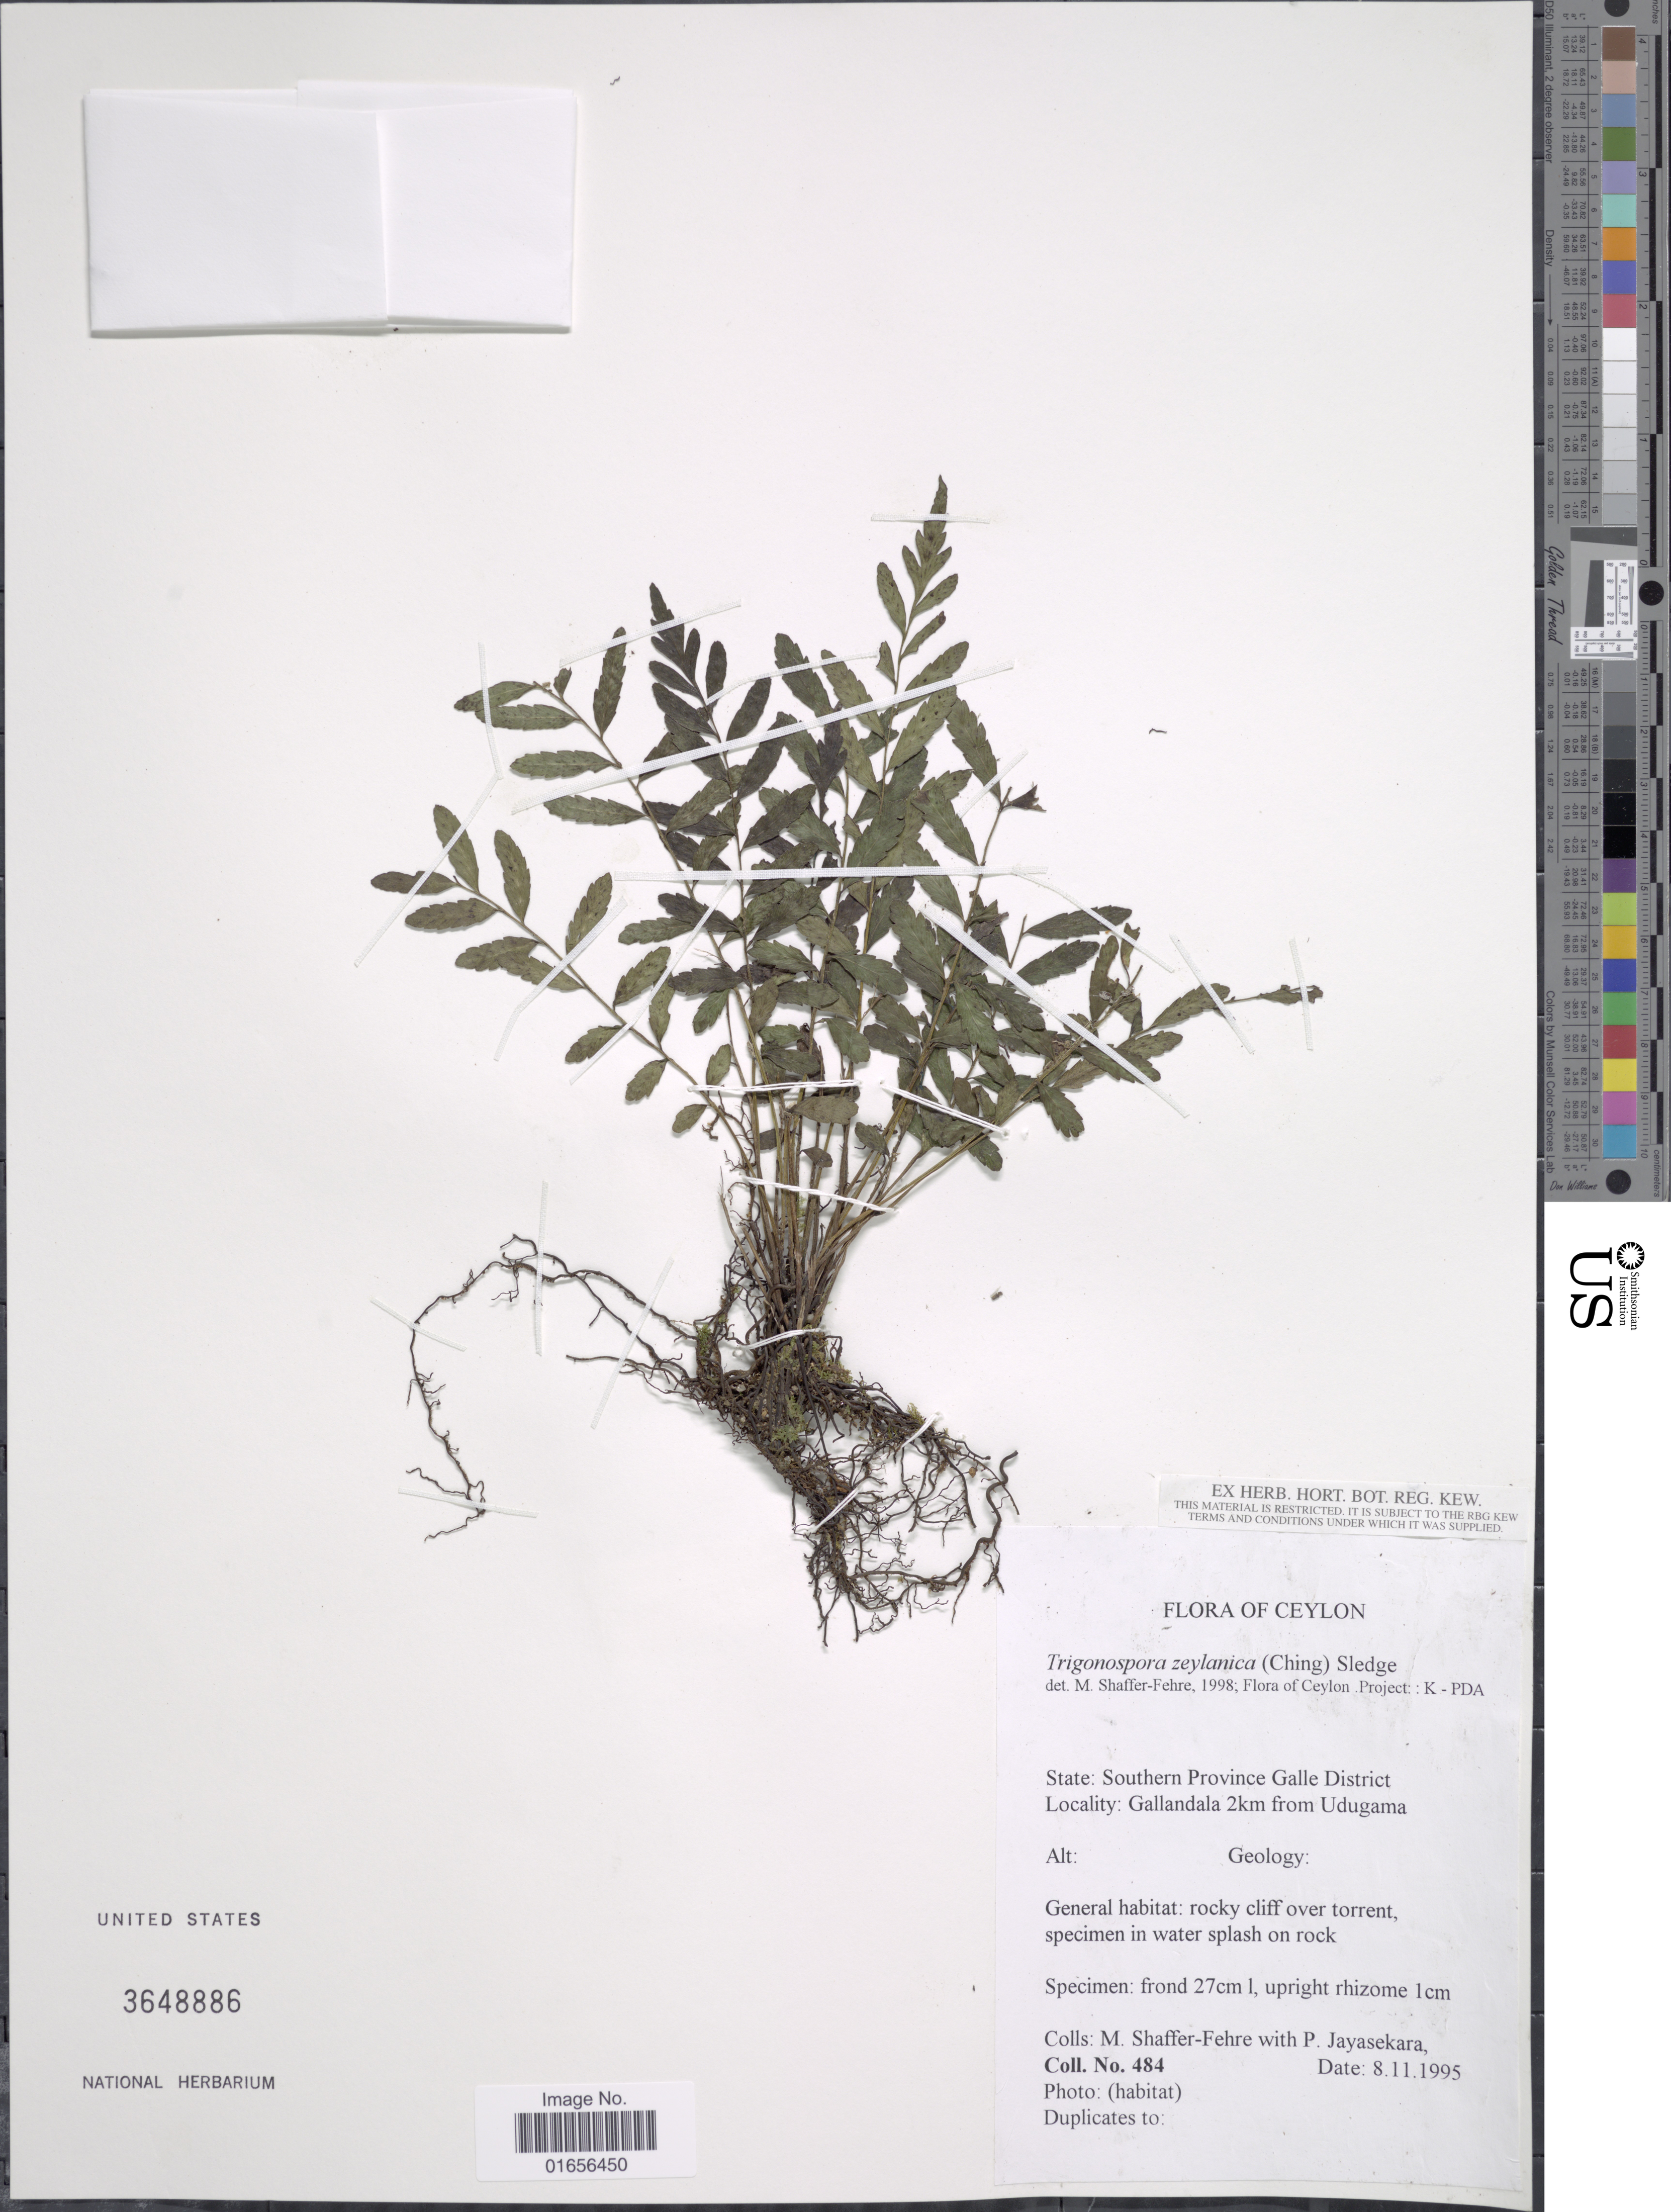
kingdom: Plantae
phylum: Tracheophyta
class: Polypodiopsida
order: Polypodiales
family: Thelypteridaceae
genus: Trigonospora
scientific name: Trigonospora zeylanica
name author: (Ching) Sledge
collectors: M. Shaffer-Fehre & P. Jayasekera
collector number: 484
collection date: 1995-11-08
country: Sri Lanka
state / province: Southern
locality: Ceylon, Southern Province Galle District, Gallandala 2 km from Udugama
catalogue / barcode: US 3648886